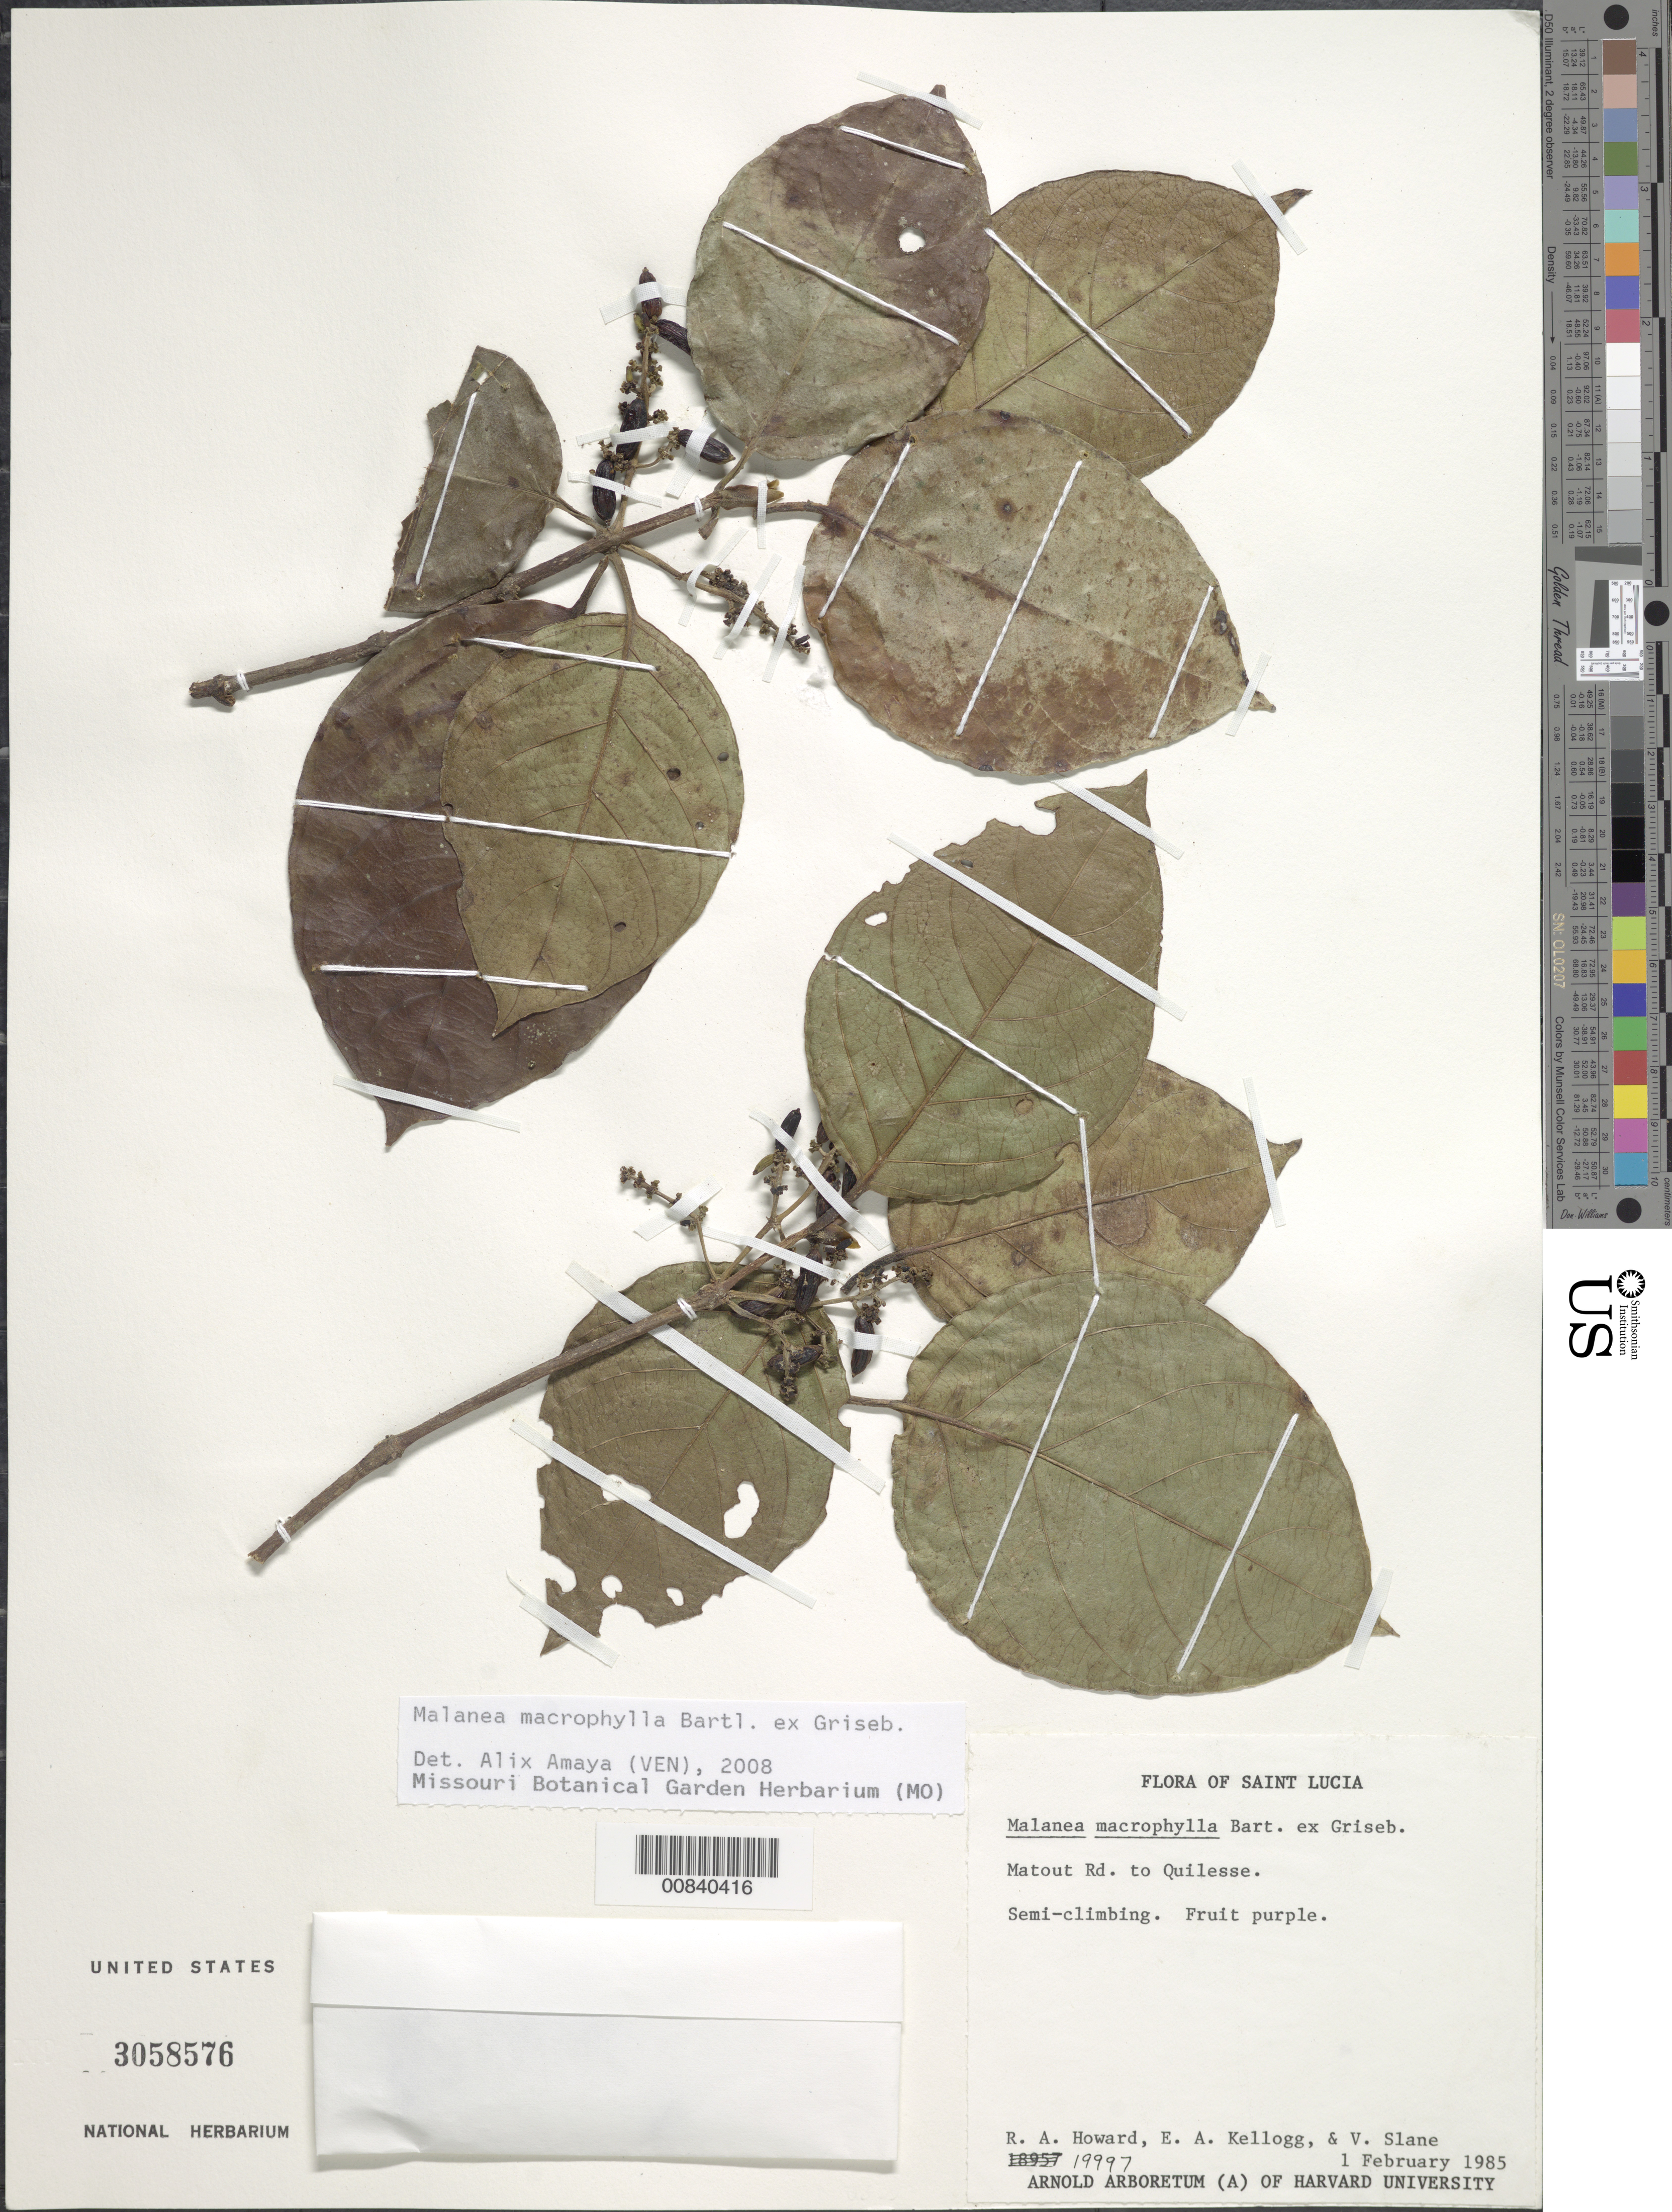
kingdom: Plantae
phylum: Tracheophyta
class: Magnoliopsida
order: Gentianales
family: Rubiaceae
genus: Malanea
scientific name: Malanea glabra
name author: A. Rich.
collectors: R. A. Howard, E. A. Kellogg & V. Slane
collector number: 19997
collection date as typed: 01 Feb 1985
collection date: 1985-02-01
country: St. Lucia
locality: Matout Road to Quilesse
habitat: Along road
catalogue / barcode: US 3058576